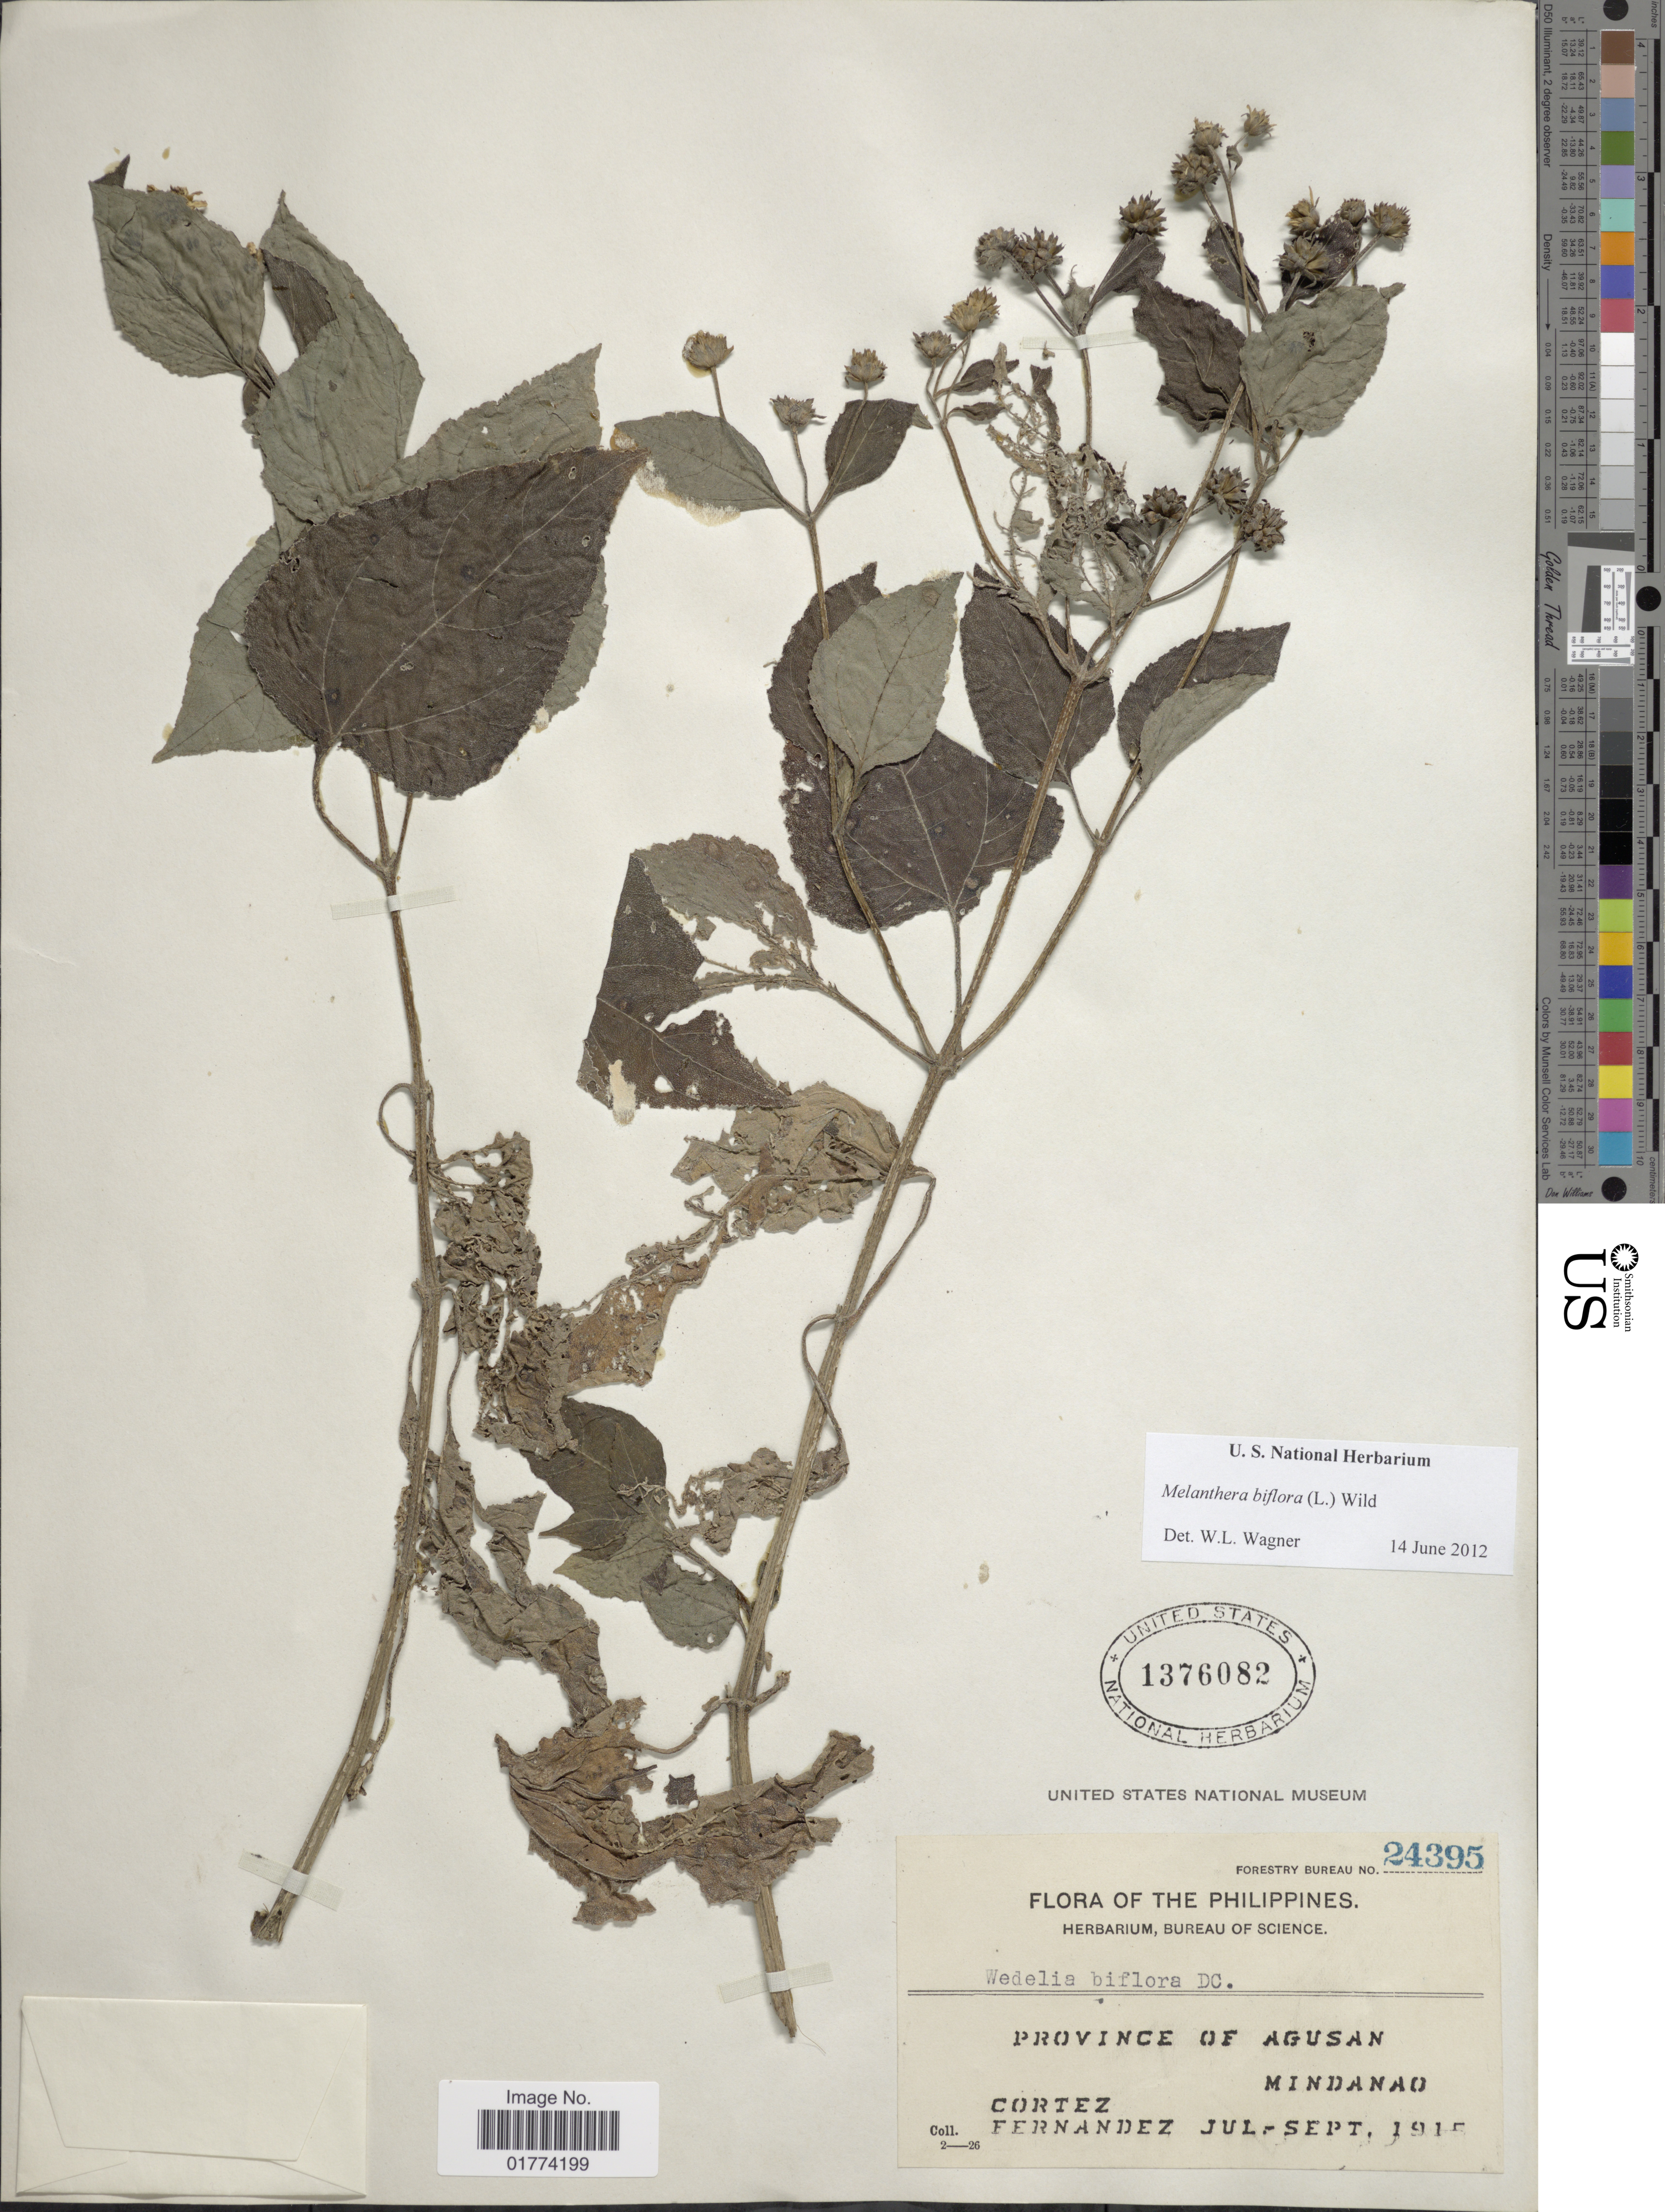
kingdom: Plantae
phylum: Tracheophyta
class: Magnoliopsida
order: Asterales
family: Asteraceae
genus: Wollastonia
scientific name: Wollastonia biflora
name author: (L.) DC.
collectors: C. Fernandez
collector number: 24395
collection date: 1915-07/1915-09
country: Philippines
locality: Province of Agusan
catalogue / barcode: US 1376082